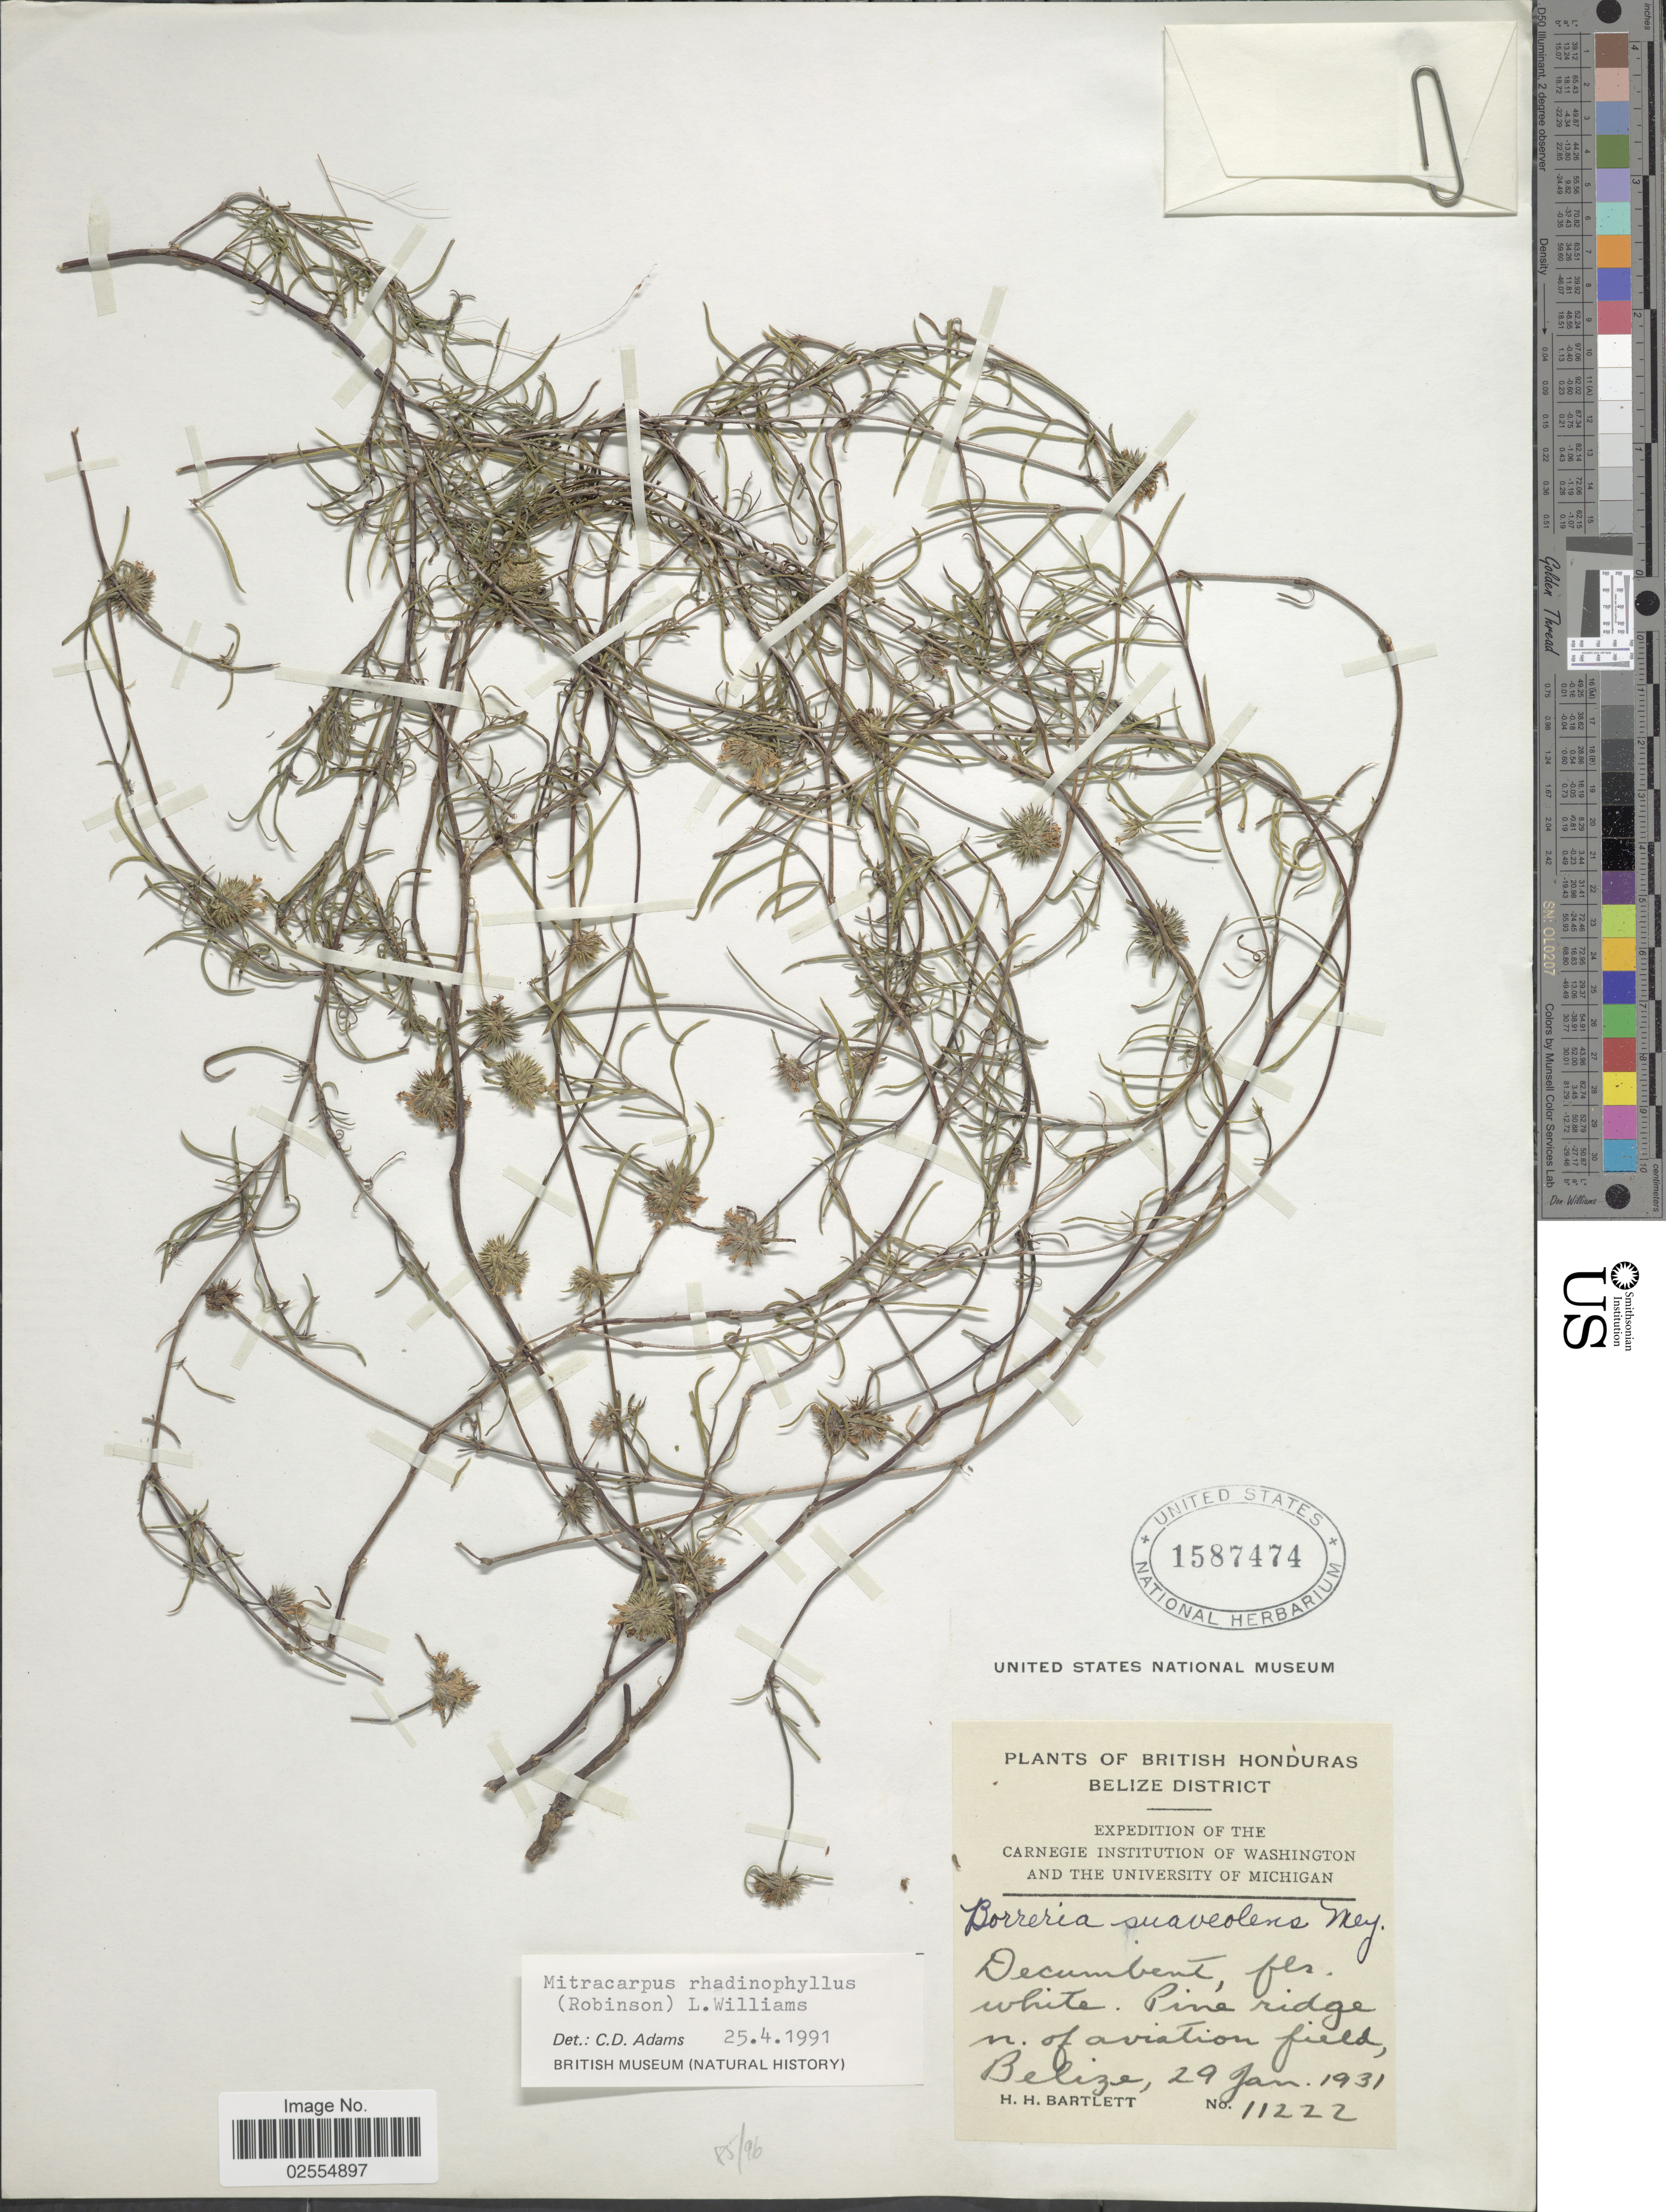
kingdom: Plantae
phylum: Tracheophyta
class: Magnoliopsida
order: Gentianales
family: Rubiaceae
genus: Mitracarpus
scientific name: Mitracarpus rhadinophyllus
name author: (B.L. Rob.) L.O. Williams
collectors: H. H. Bartlett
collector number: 11222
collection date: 1931-01-29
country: Belize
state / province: Belize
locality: British Honduras. Pine Ridge n. of aviation field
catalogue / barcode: US 1587474